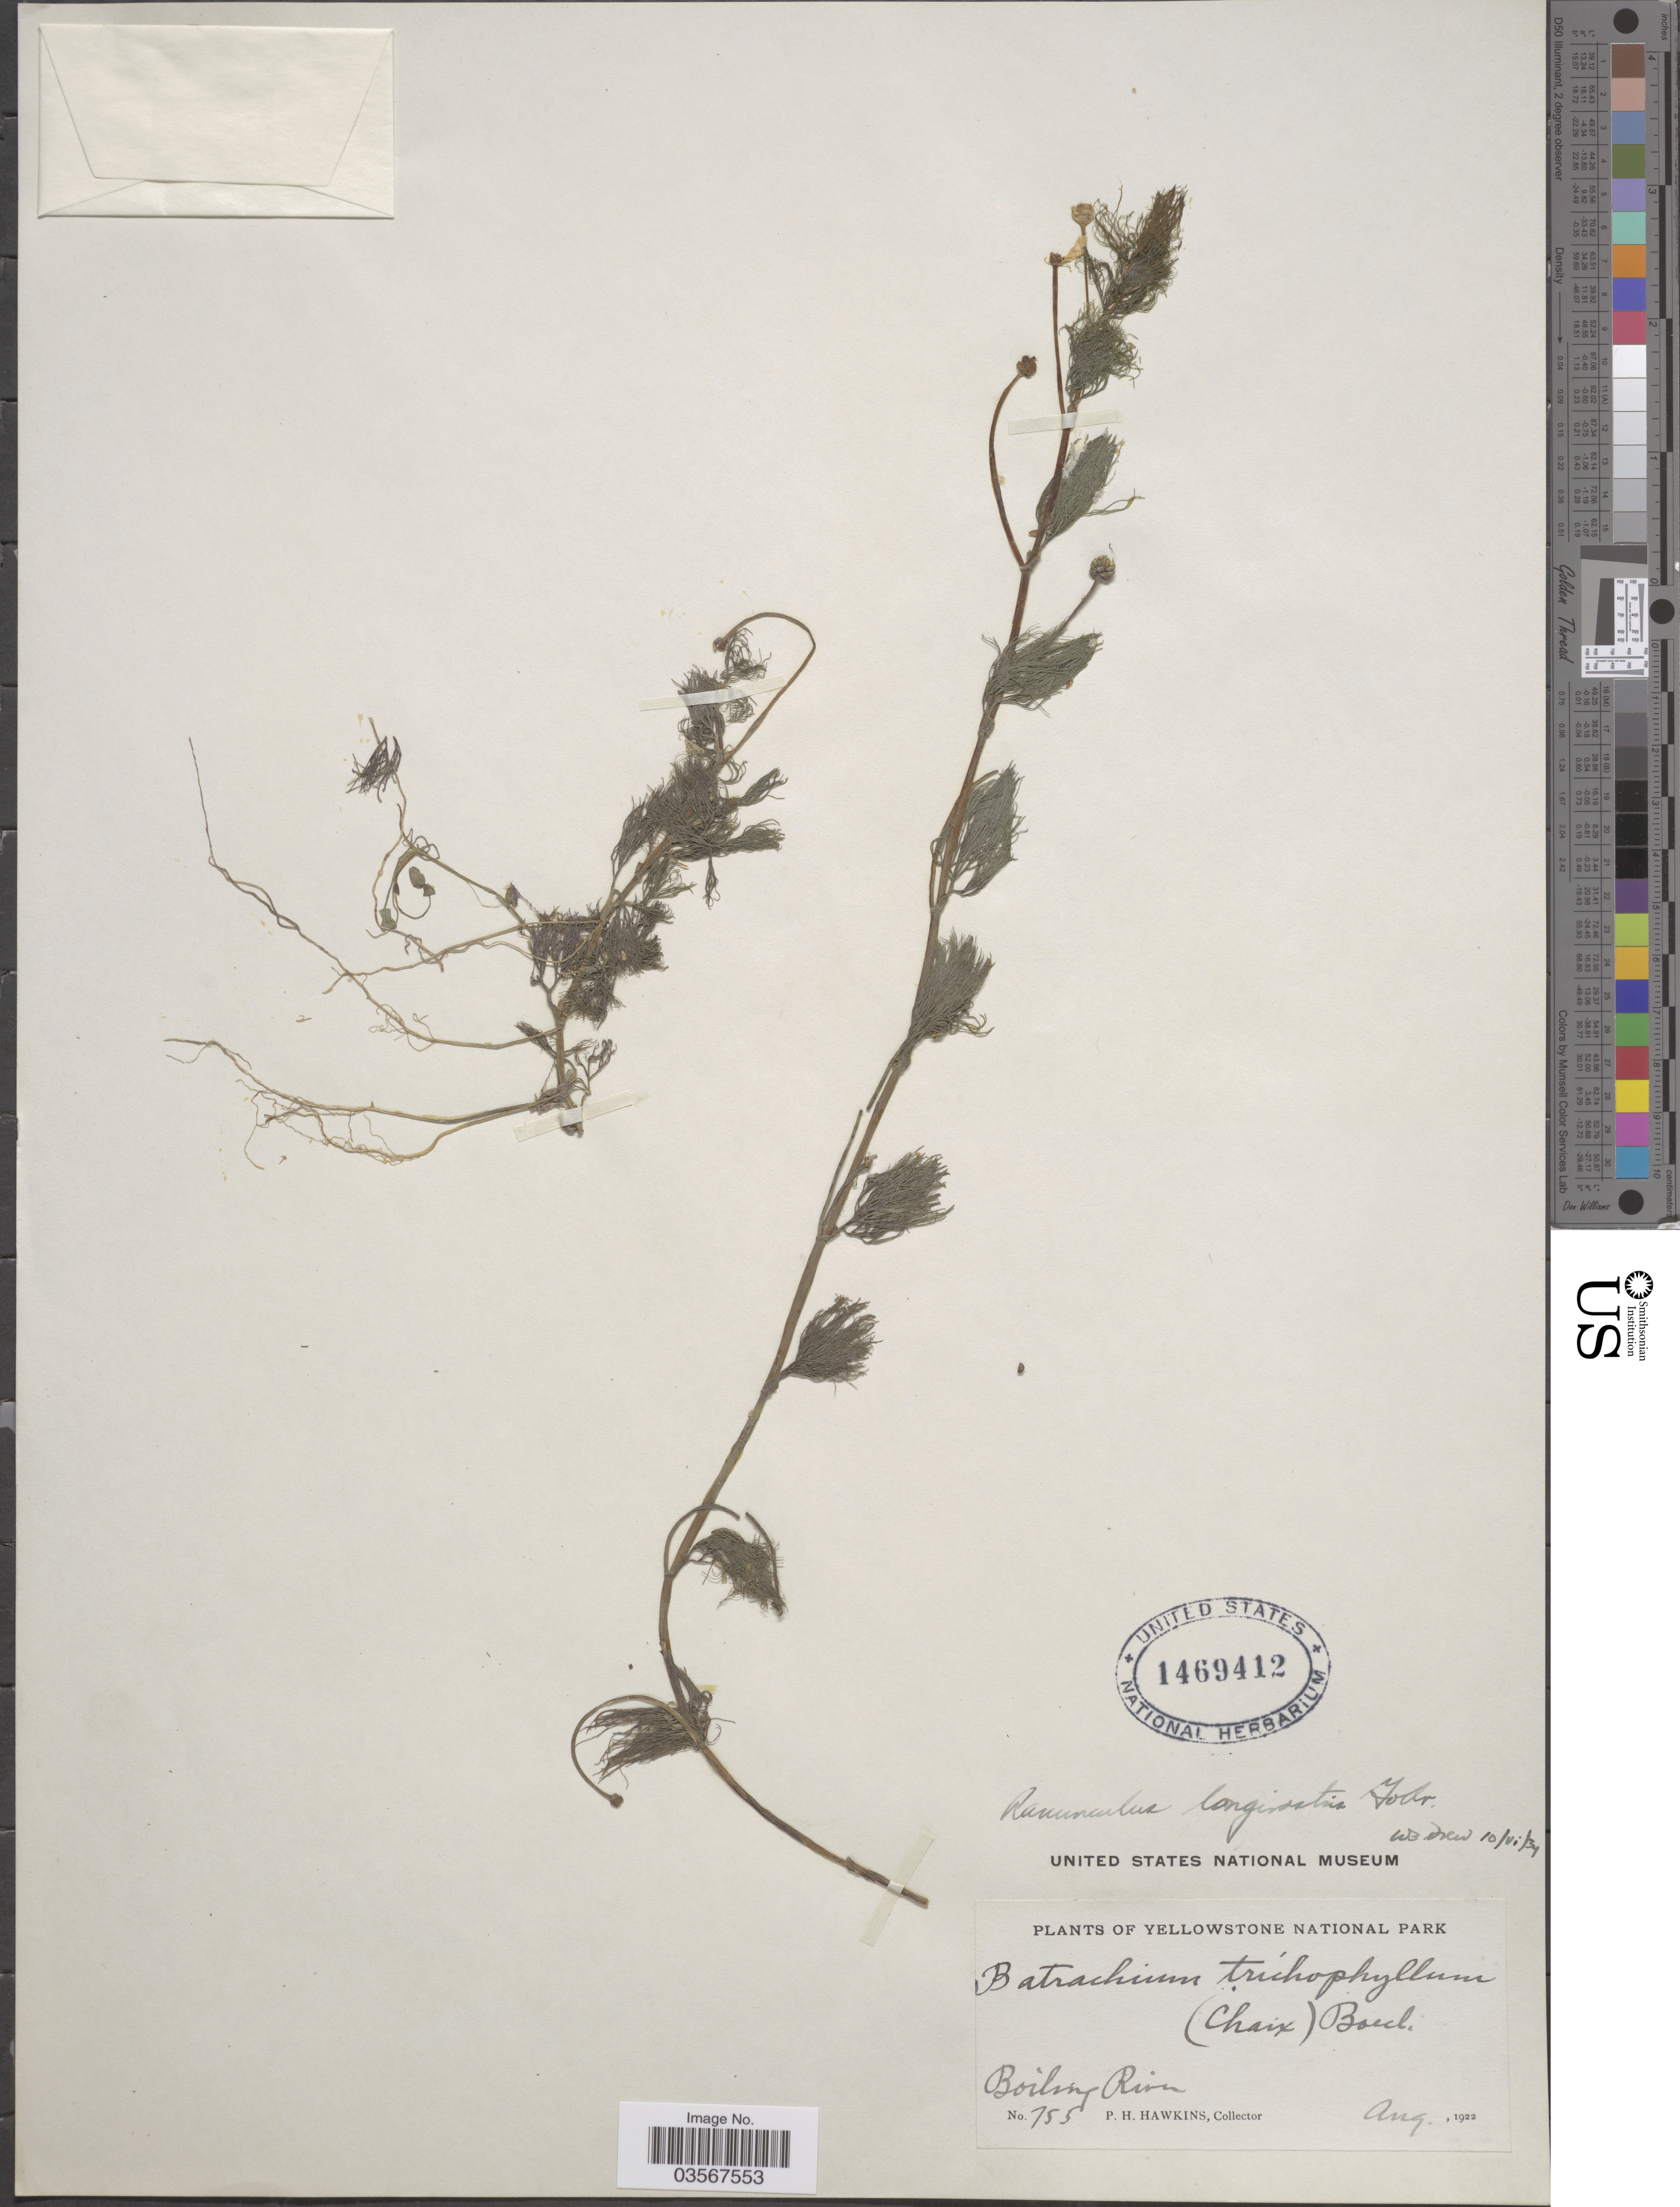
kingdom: Plantae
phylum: Tracheophyta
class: Magnoliopsida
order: Ranunculales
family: Ranunculaceae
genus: Ranunculus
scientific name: Ranunculus longirostris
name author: Godr.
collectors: P. Hawkins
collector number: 755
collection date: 1922-08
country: United States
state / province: Wyoming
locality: Yellowstone National Park. Boiling River.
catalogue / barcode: US 1469412